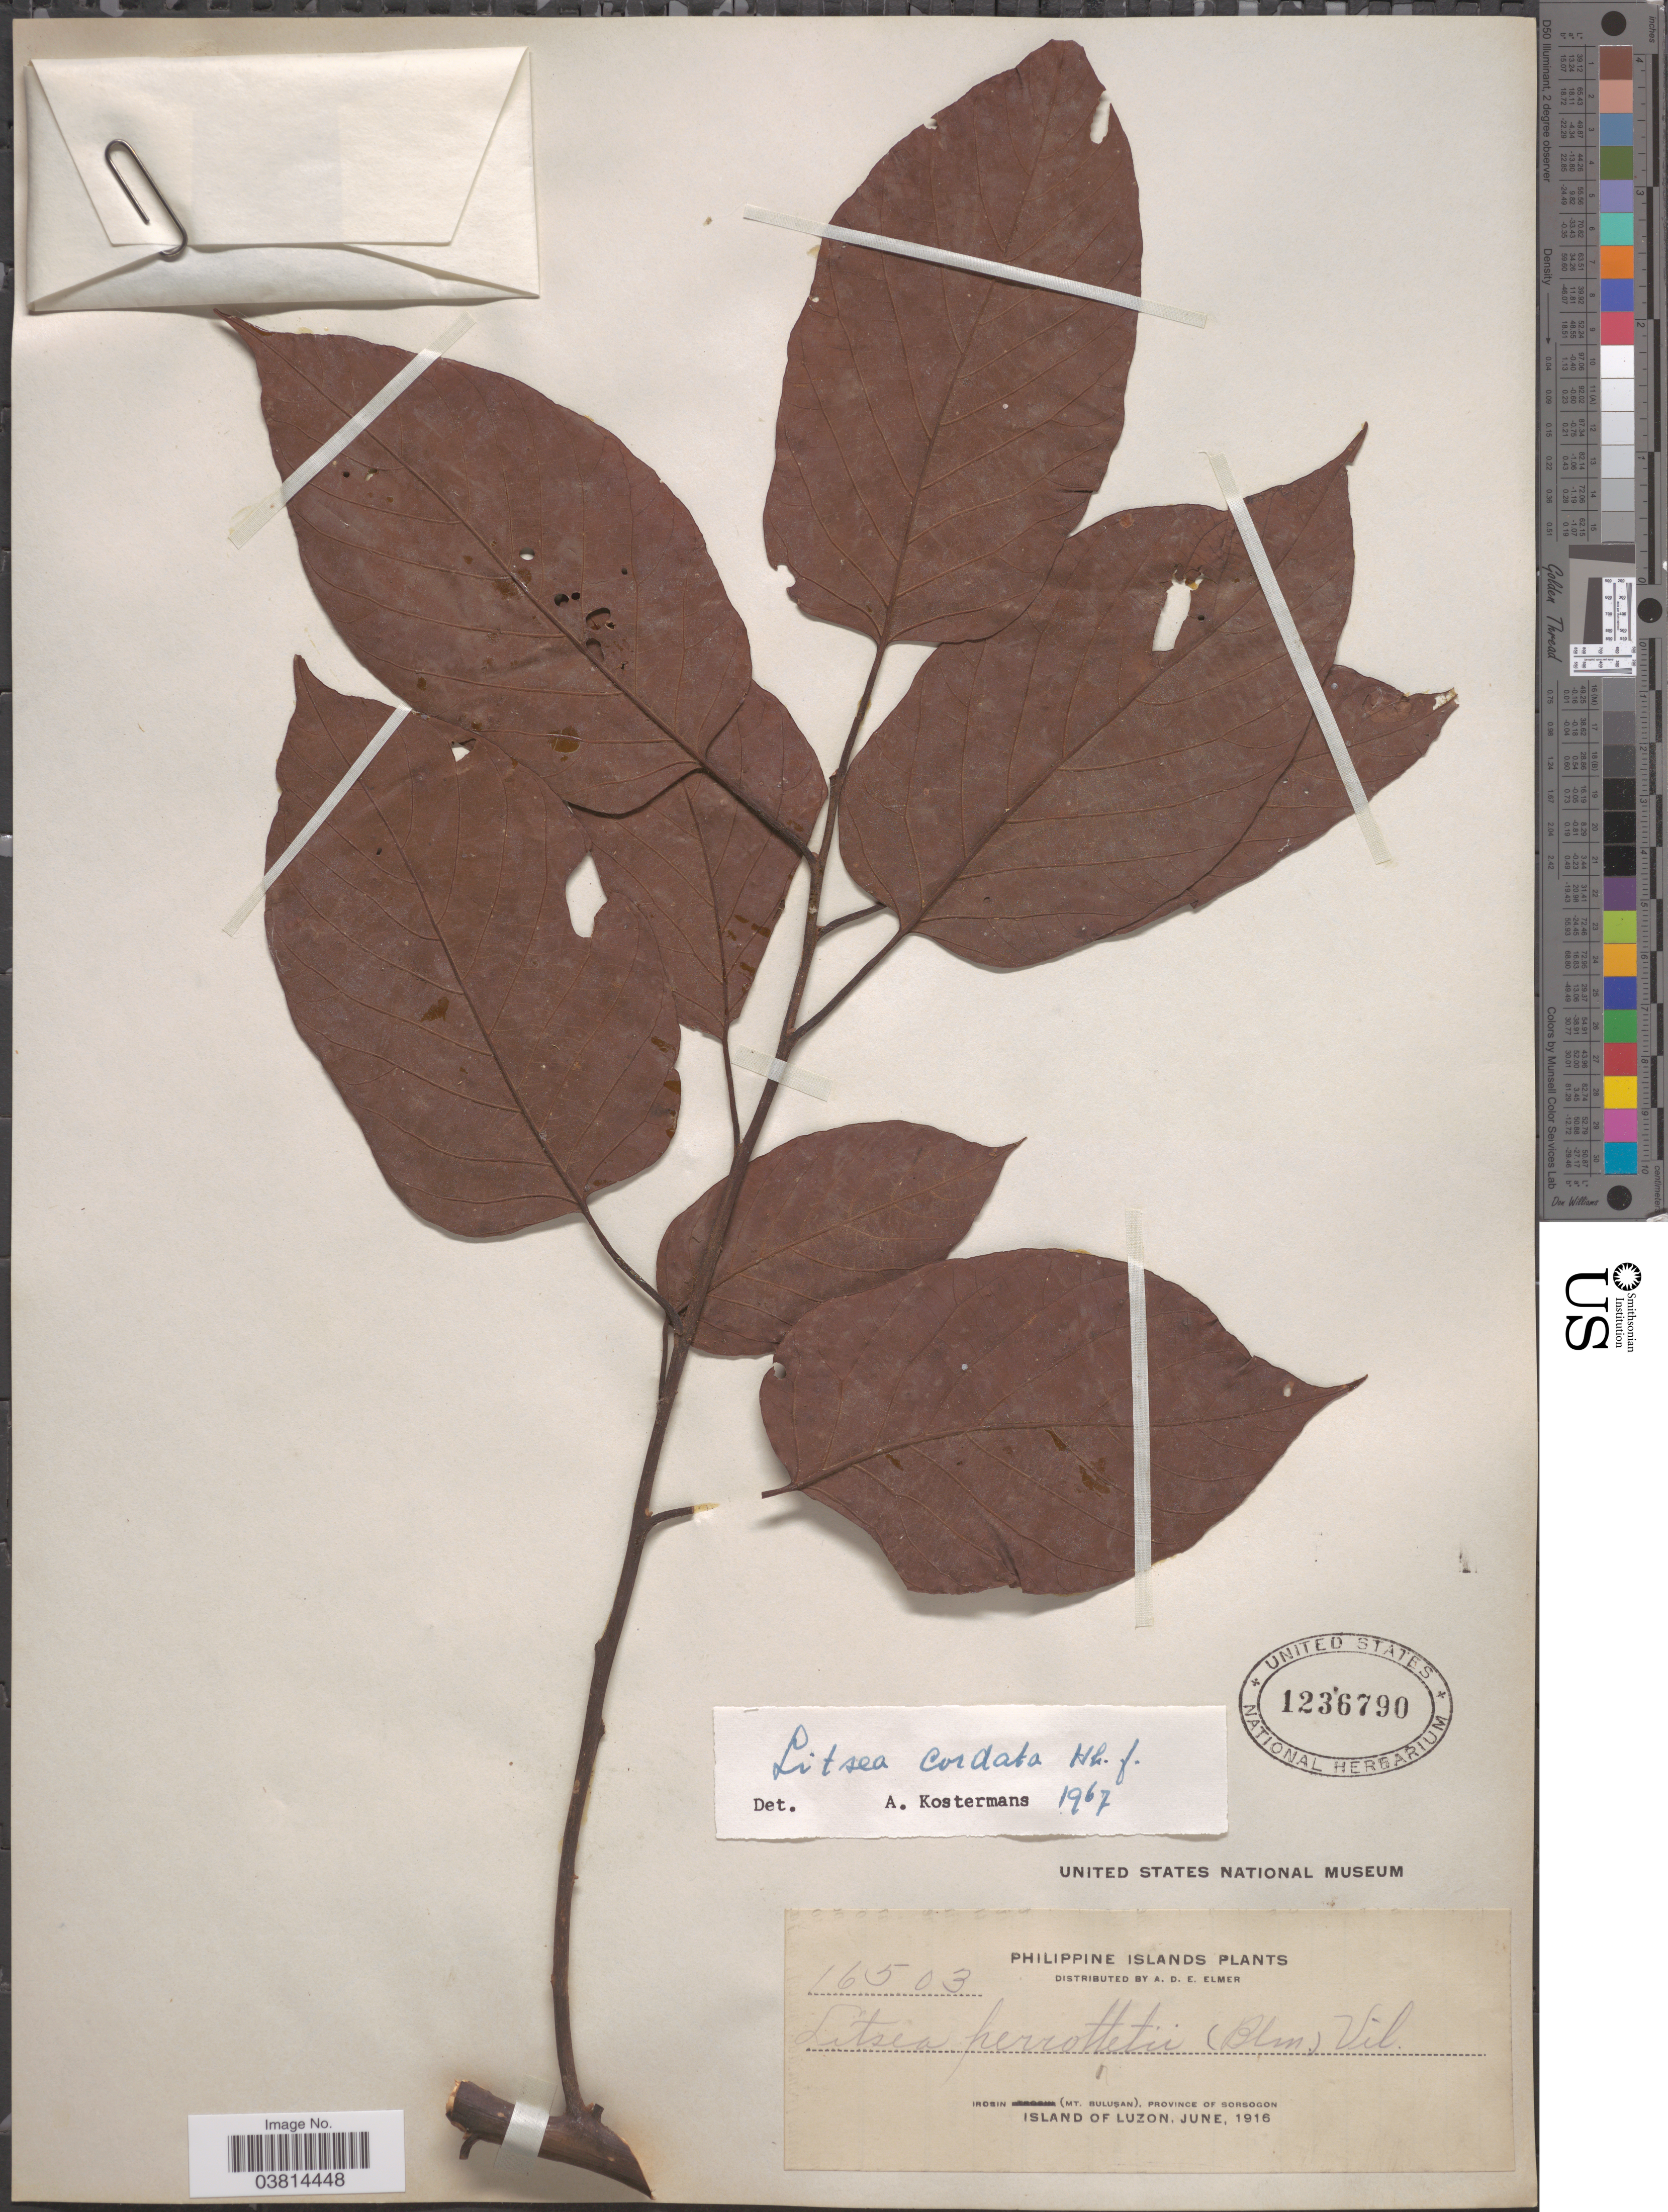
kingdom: Plantae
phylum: Tracheophyta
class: Magnoliopsida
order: Laurales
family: Lauraceae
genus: Litsea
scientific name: Litsea cordata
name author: Hook. f.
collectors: A. D. E. Elmer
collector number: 16503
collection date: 1916-06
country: Philippines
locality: Irosin (Mt. Bulusan), Province of Sorsogon. Island of Luzon.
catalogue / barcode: US 1236790